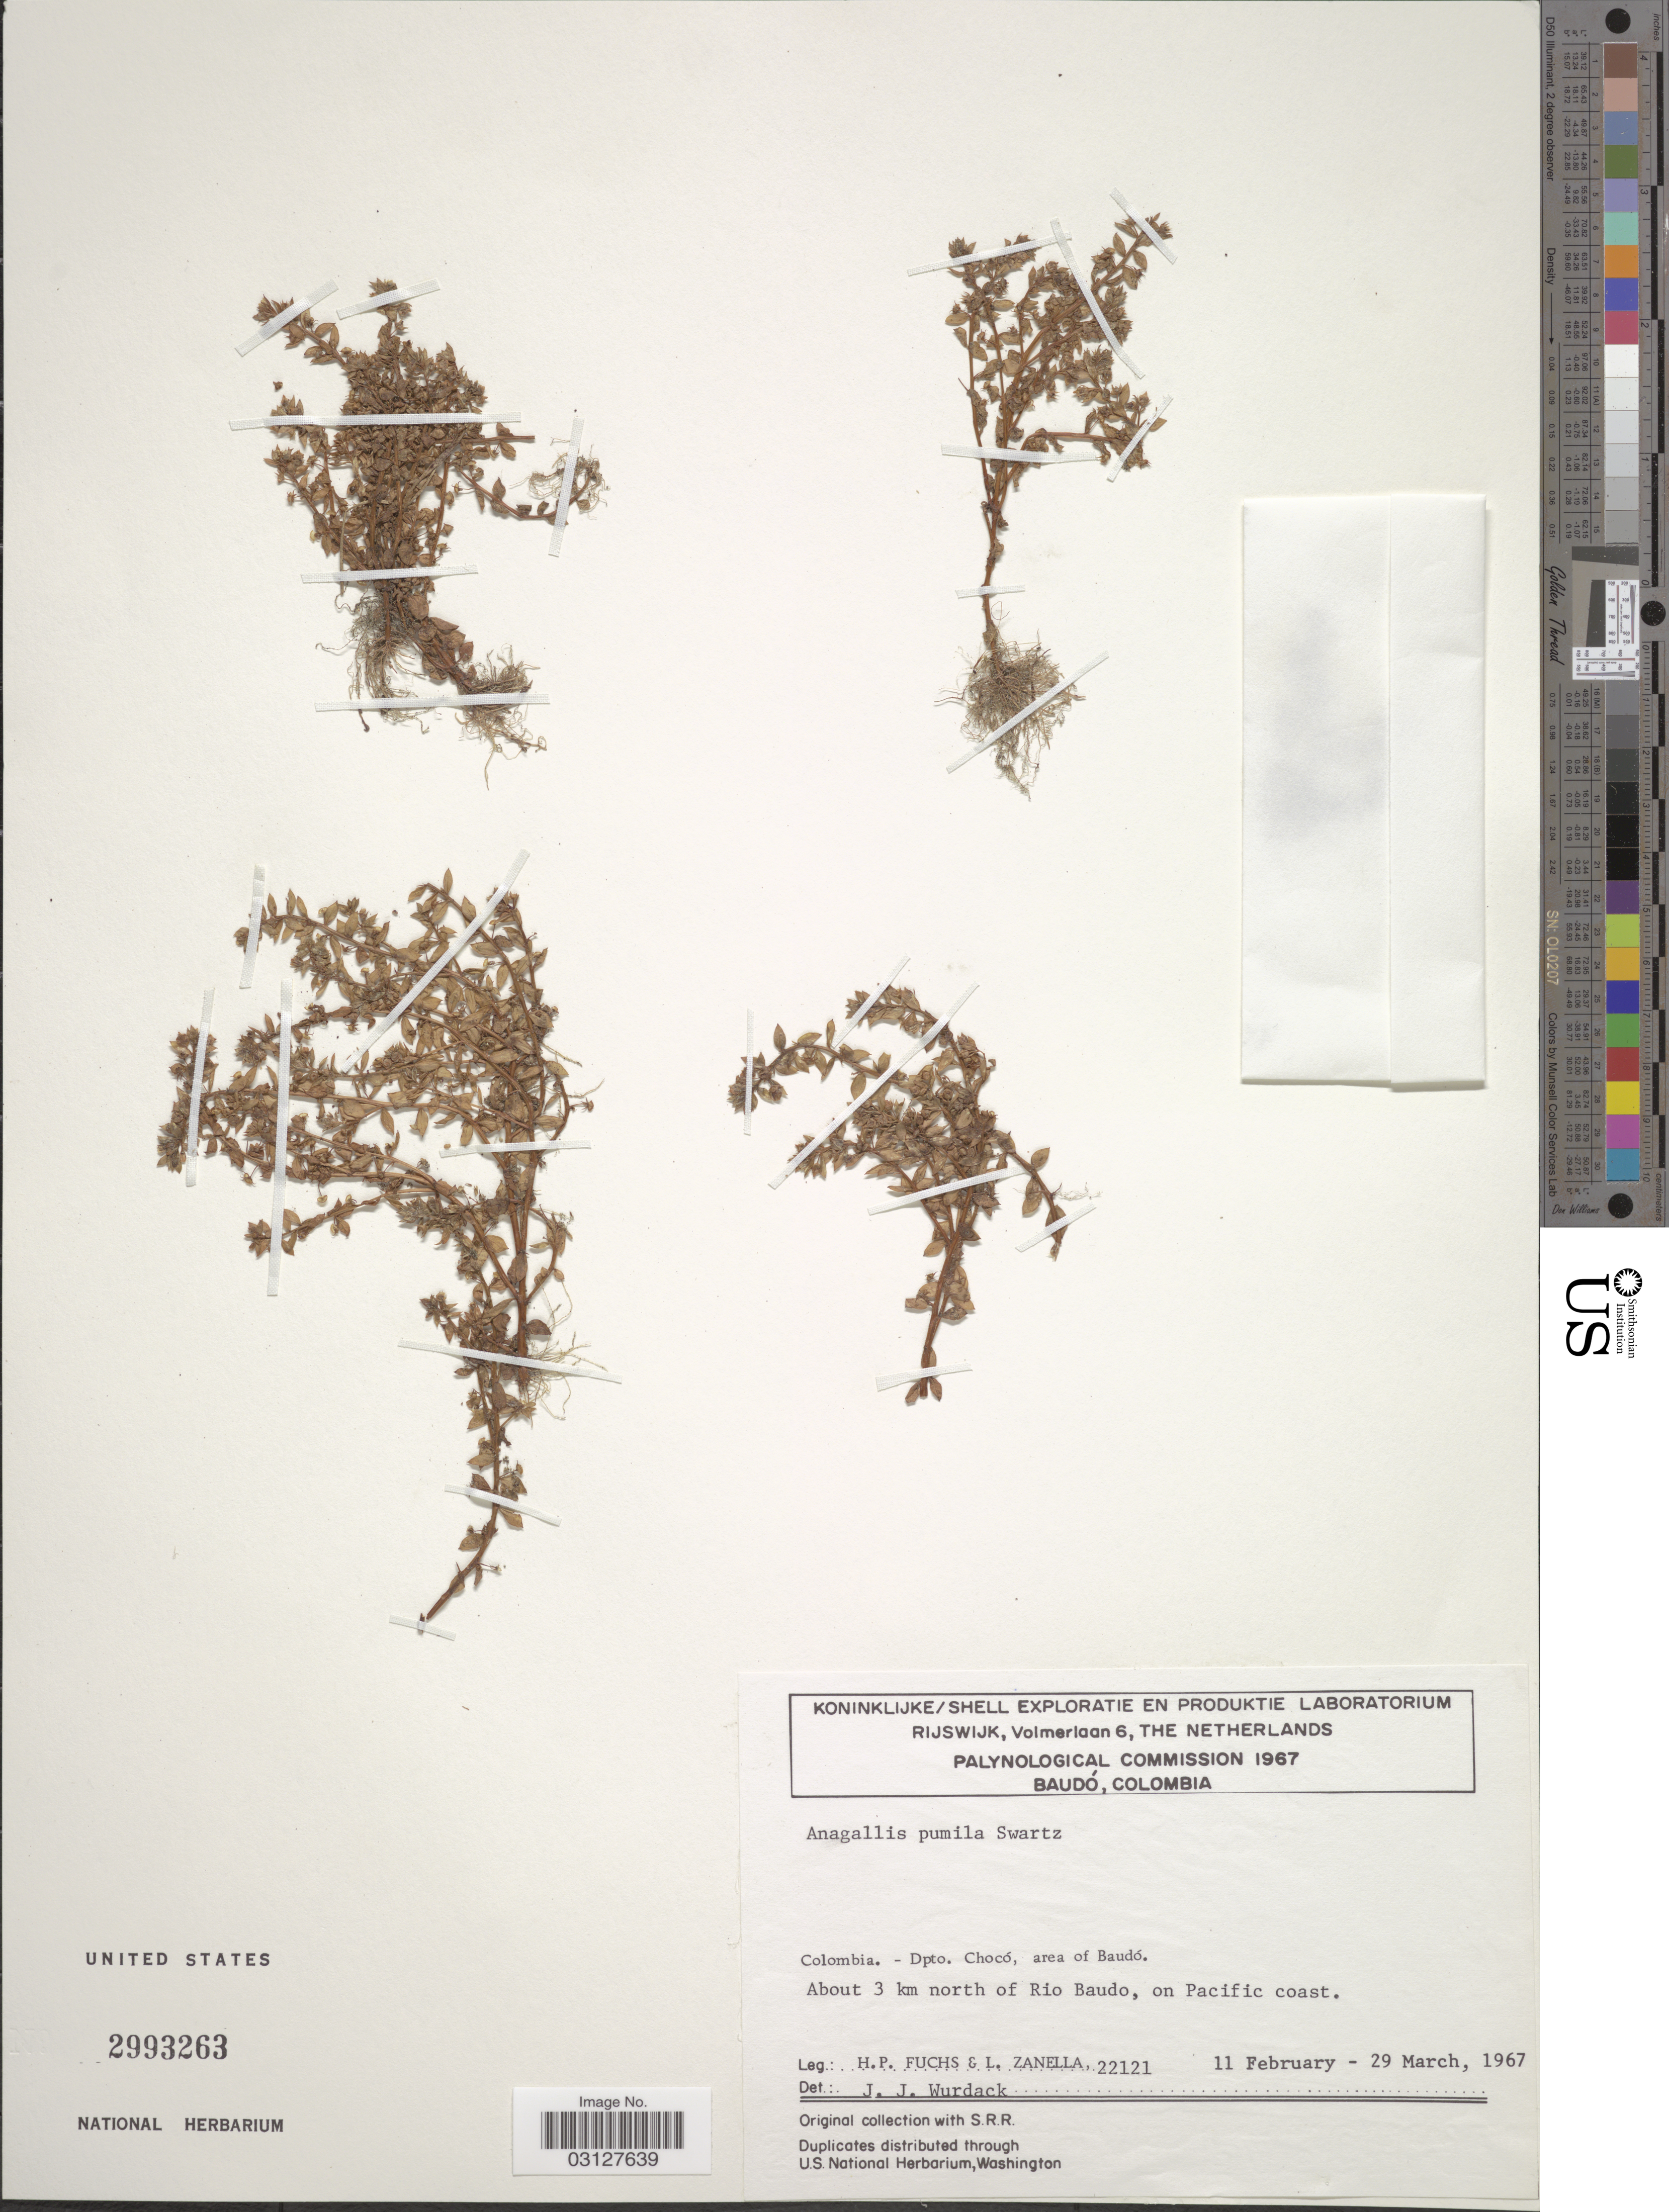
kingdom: Plantae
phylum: Tracheophyta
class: Magnoliopsida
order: Ericales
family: Primulaceae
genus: Anagallis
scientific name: Anagallis pumila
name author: Sw.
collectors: H. P. Fuchs & L. Zanella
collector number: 22121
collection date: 1967-02-11/1967-03-29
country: Colombia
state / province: Chocó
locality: Dpto. Chocó, area of Baudó, About 3 km north of Rio Baudo, on Pacific coast.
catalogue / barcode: US 2993263